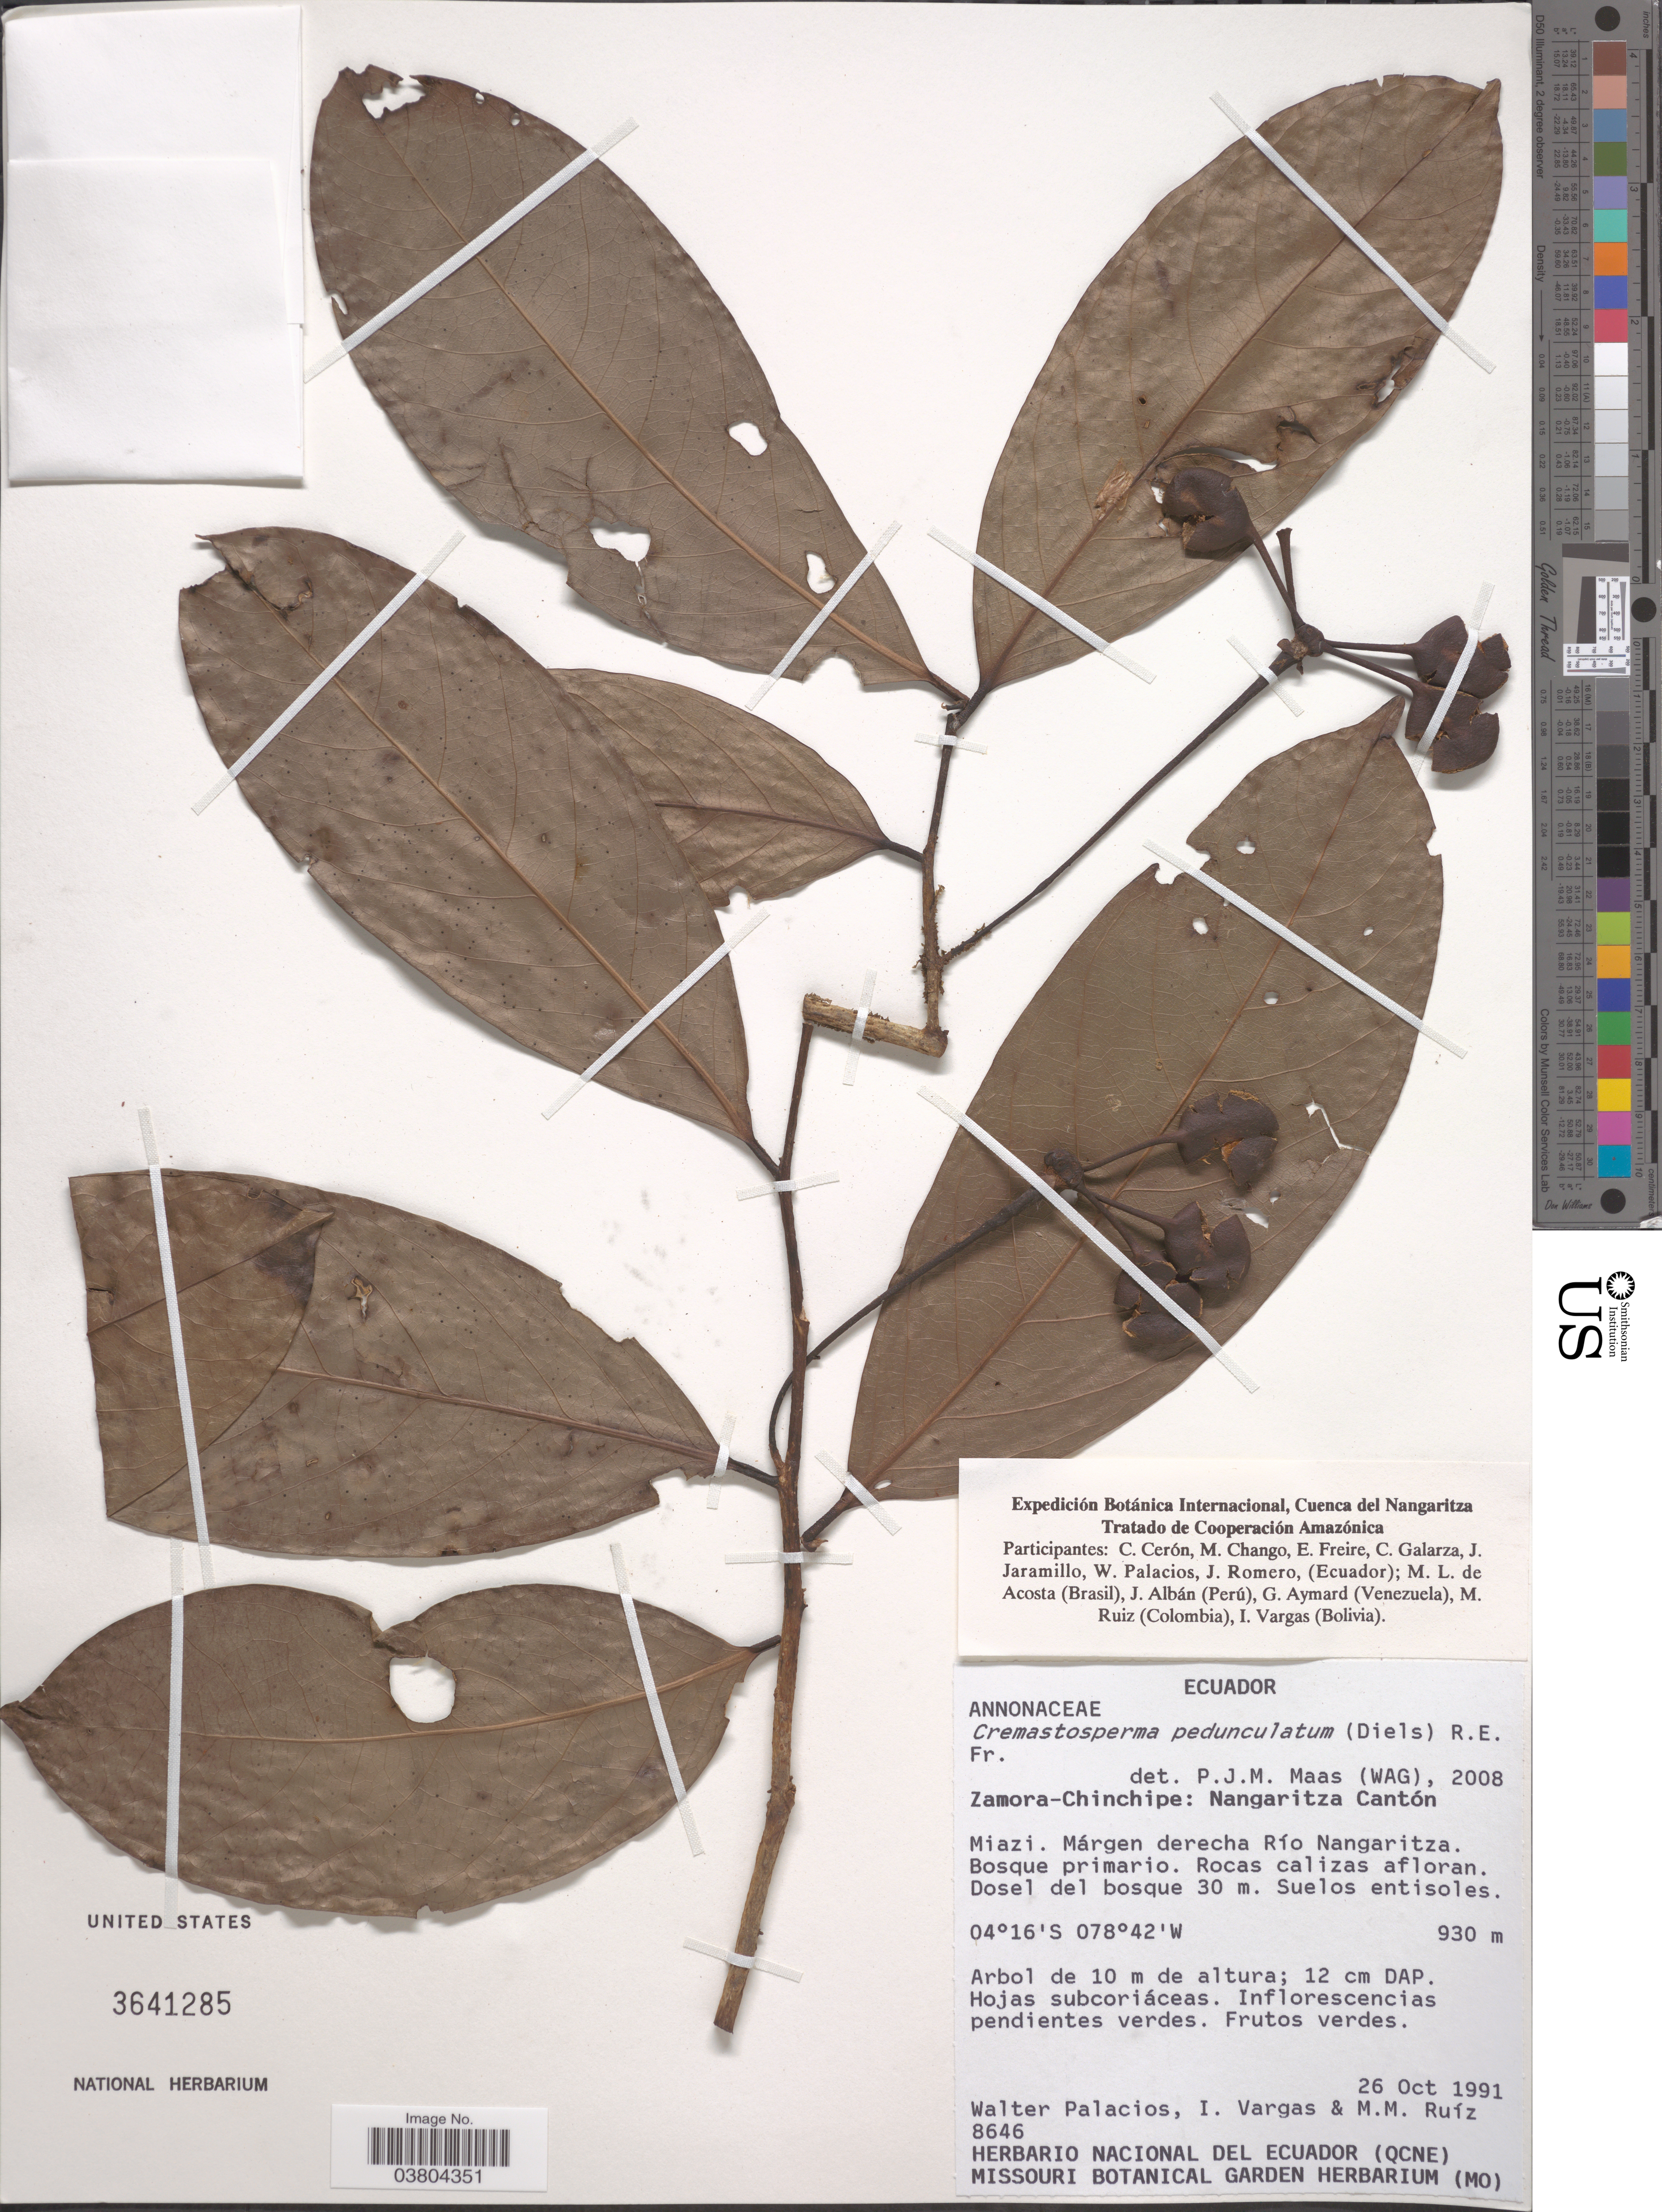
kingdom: Plantae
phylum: Tracheophyta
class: Magnoliopsida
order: Magnoliales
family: Annonaceae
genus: Cremastosperma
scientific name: Cremastosperma pedunculatum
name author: (Diels) R.E. Fr.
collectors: W. Palacios, I. Vargas & M. M. Ruíz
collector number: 8646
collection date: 1991-10-26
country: Ecuador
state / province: Zamora-Chinchipe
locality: Nangaritza Cantón. Miazi. Márgen derecha Río Nangaritza.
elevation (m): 930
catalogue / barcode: US 3641285